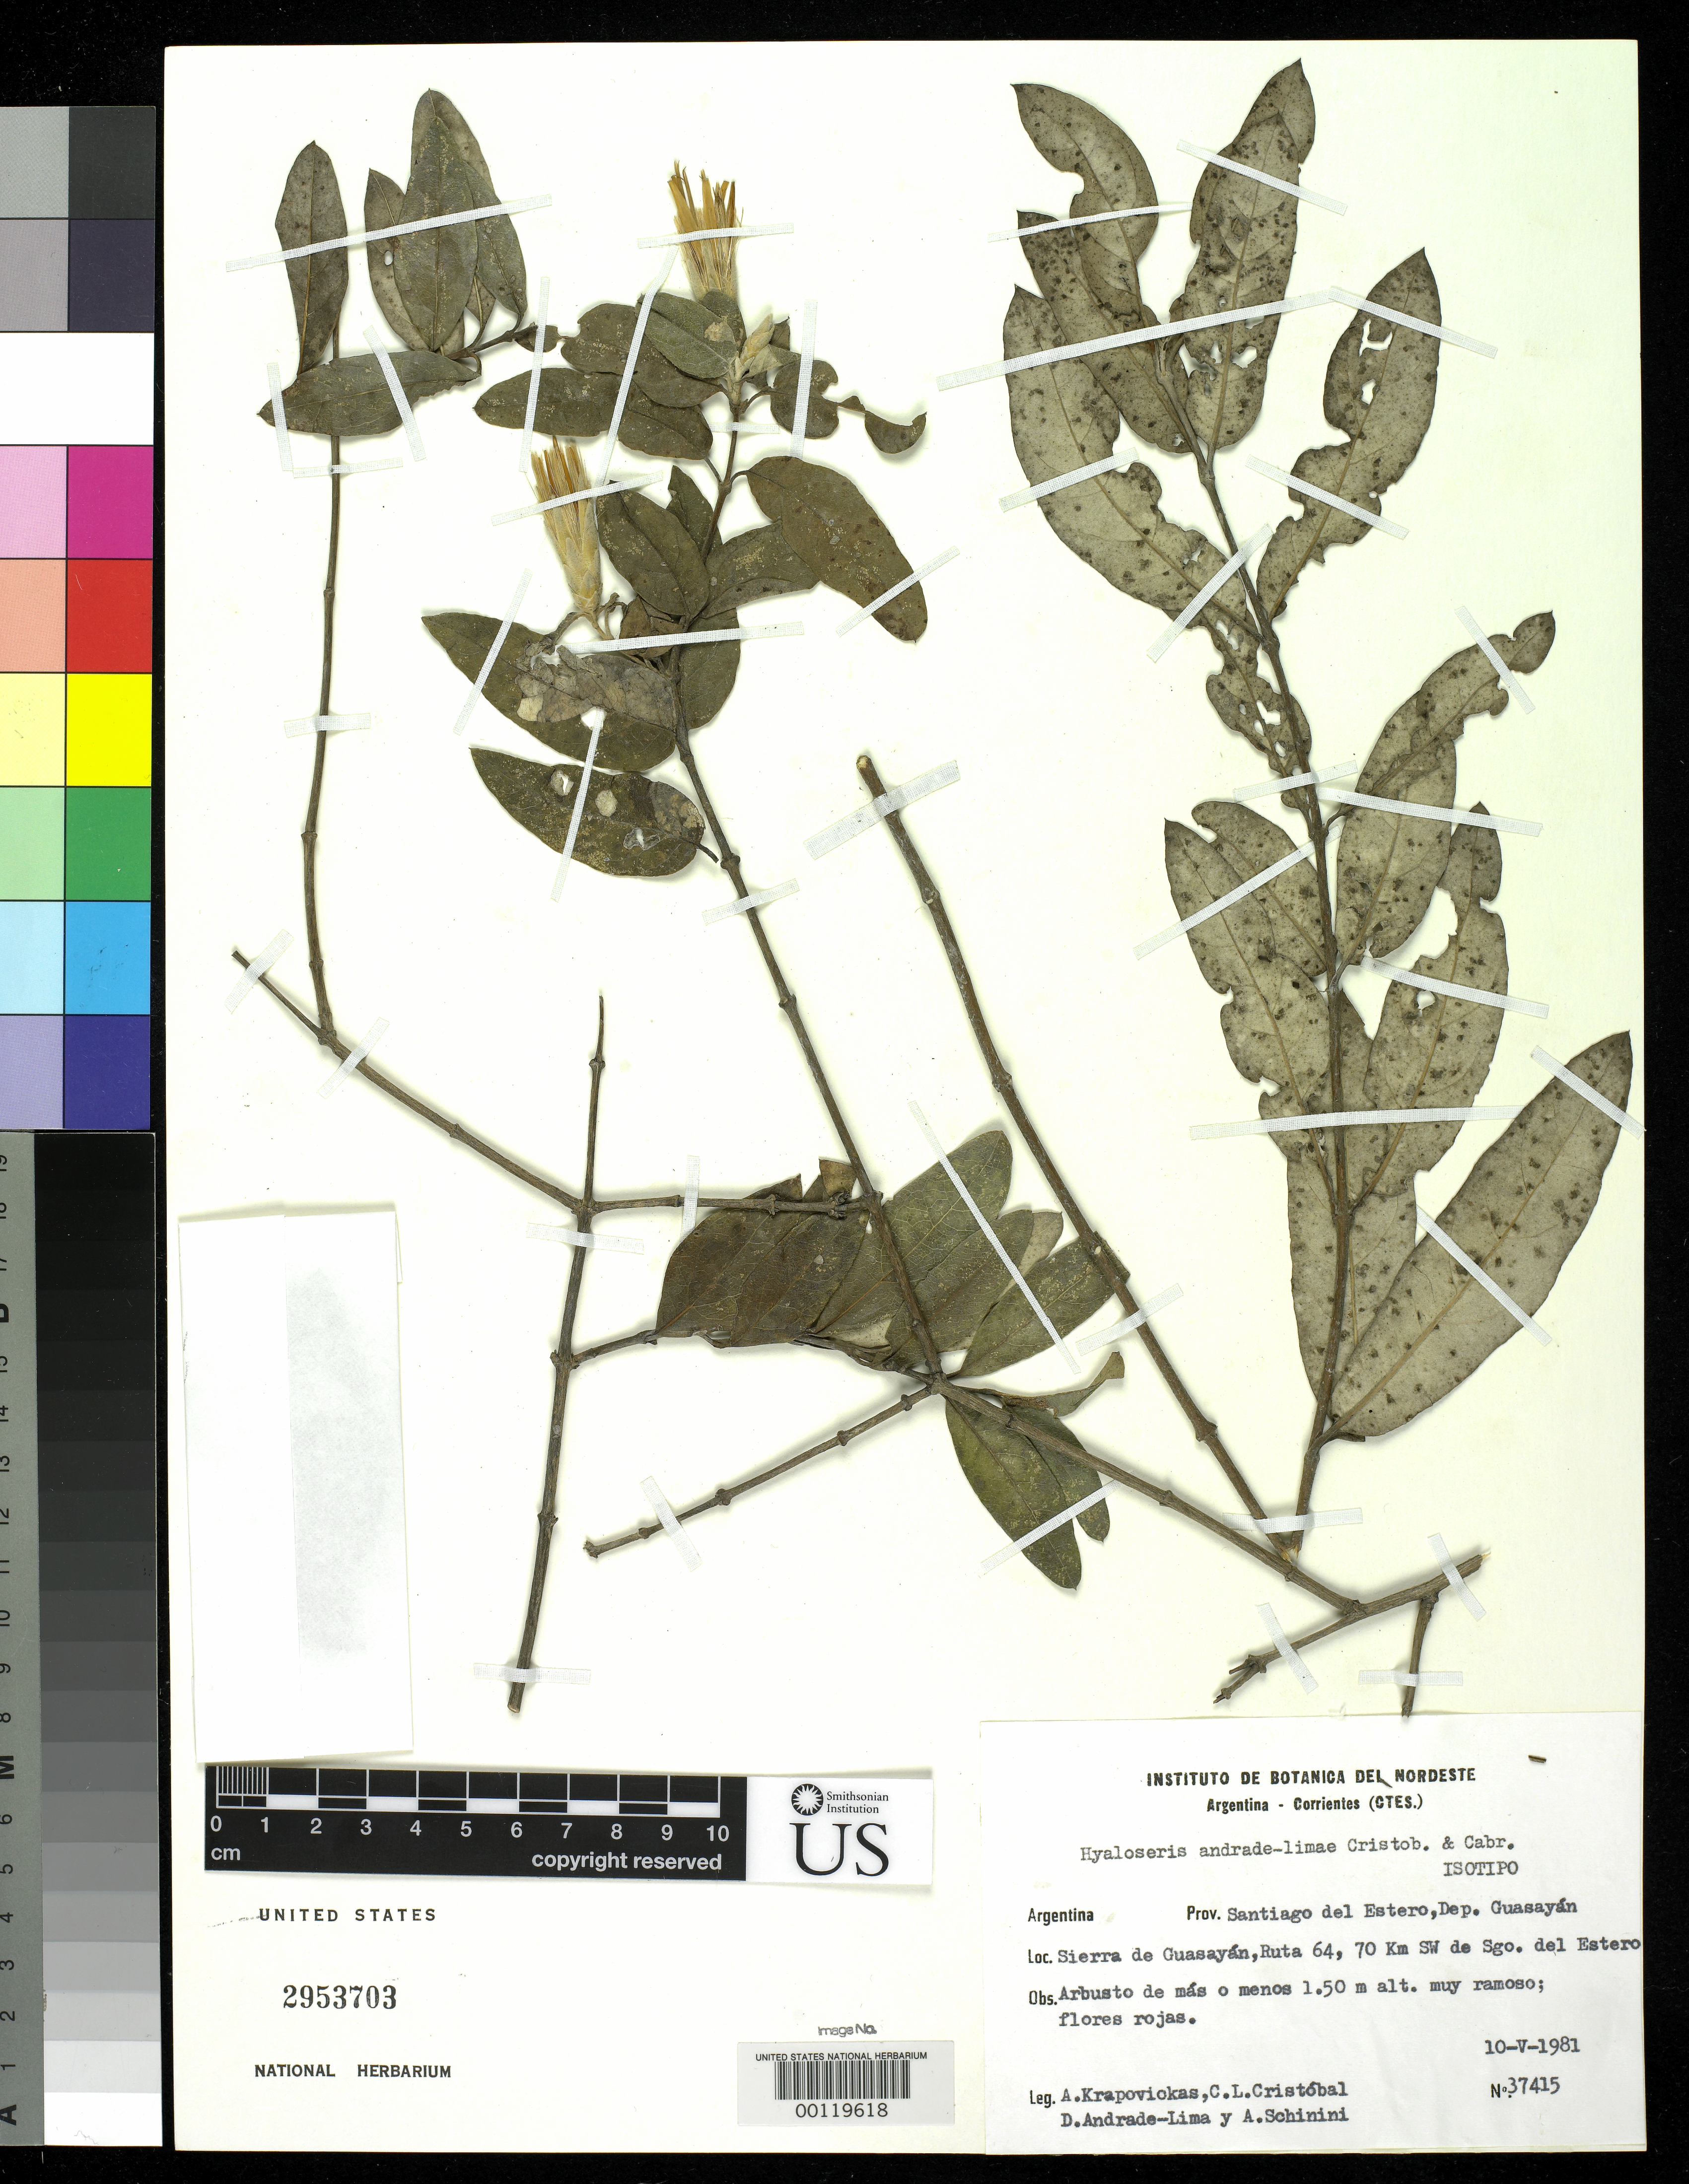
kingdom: Plantae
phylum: Tracheophyta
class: Magnoliopsida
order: Asterales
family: Asteraceae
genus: Hyaloseris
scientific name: Hyaloseris anadrade-limae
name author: Cristóbal & Cabrera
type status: Isotype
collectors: A. Krapovickas, C. L. Cristóbal, D. Andrada-Lima & A. Schinini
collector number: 37415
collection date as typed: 10 May 1981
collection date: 1981-05-10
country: Argentina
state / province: Santiago del Estero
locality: Sierra de Guasayan, ruta 64, 70 km SW de Sgo. del Estero.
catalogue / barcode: US 2953703